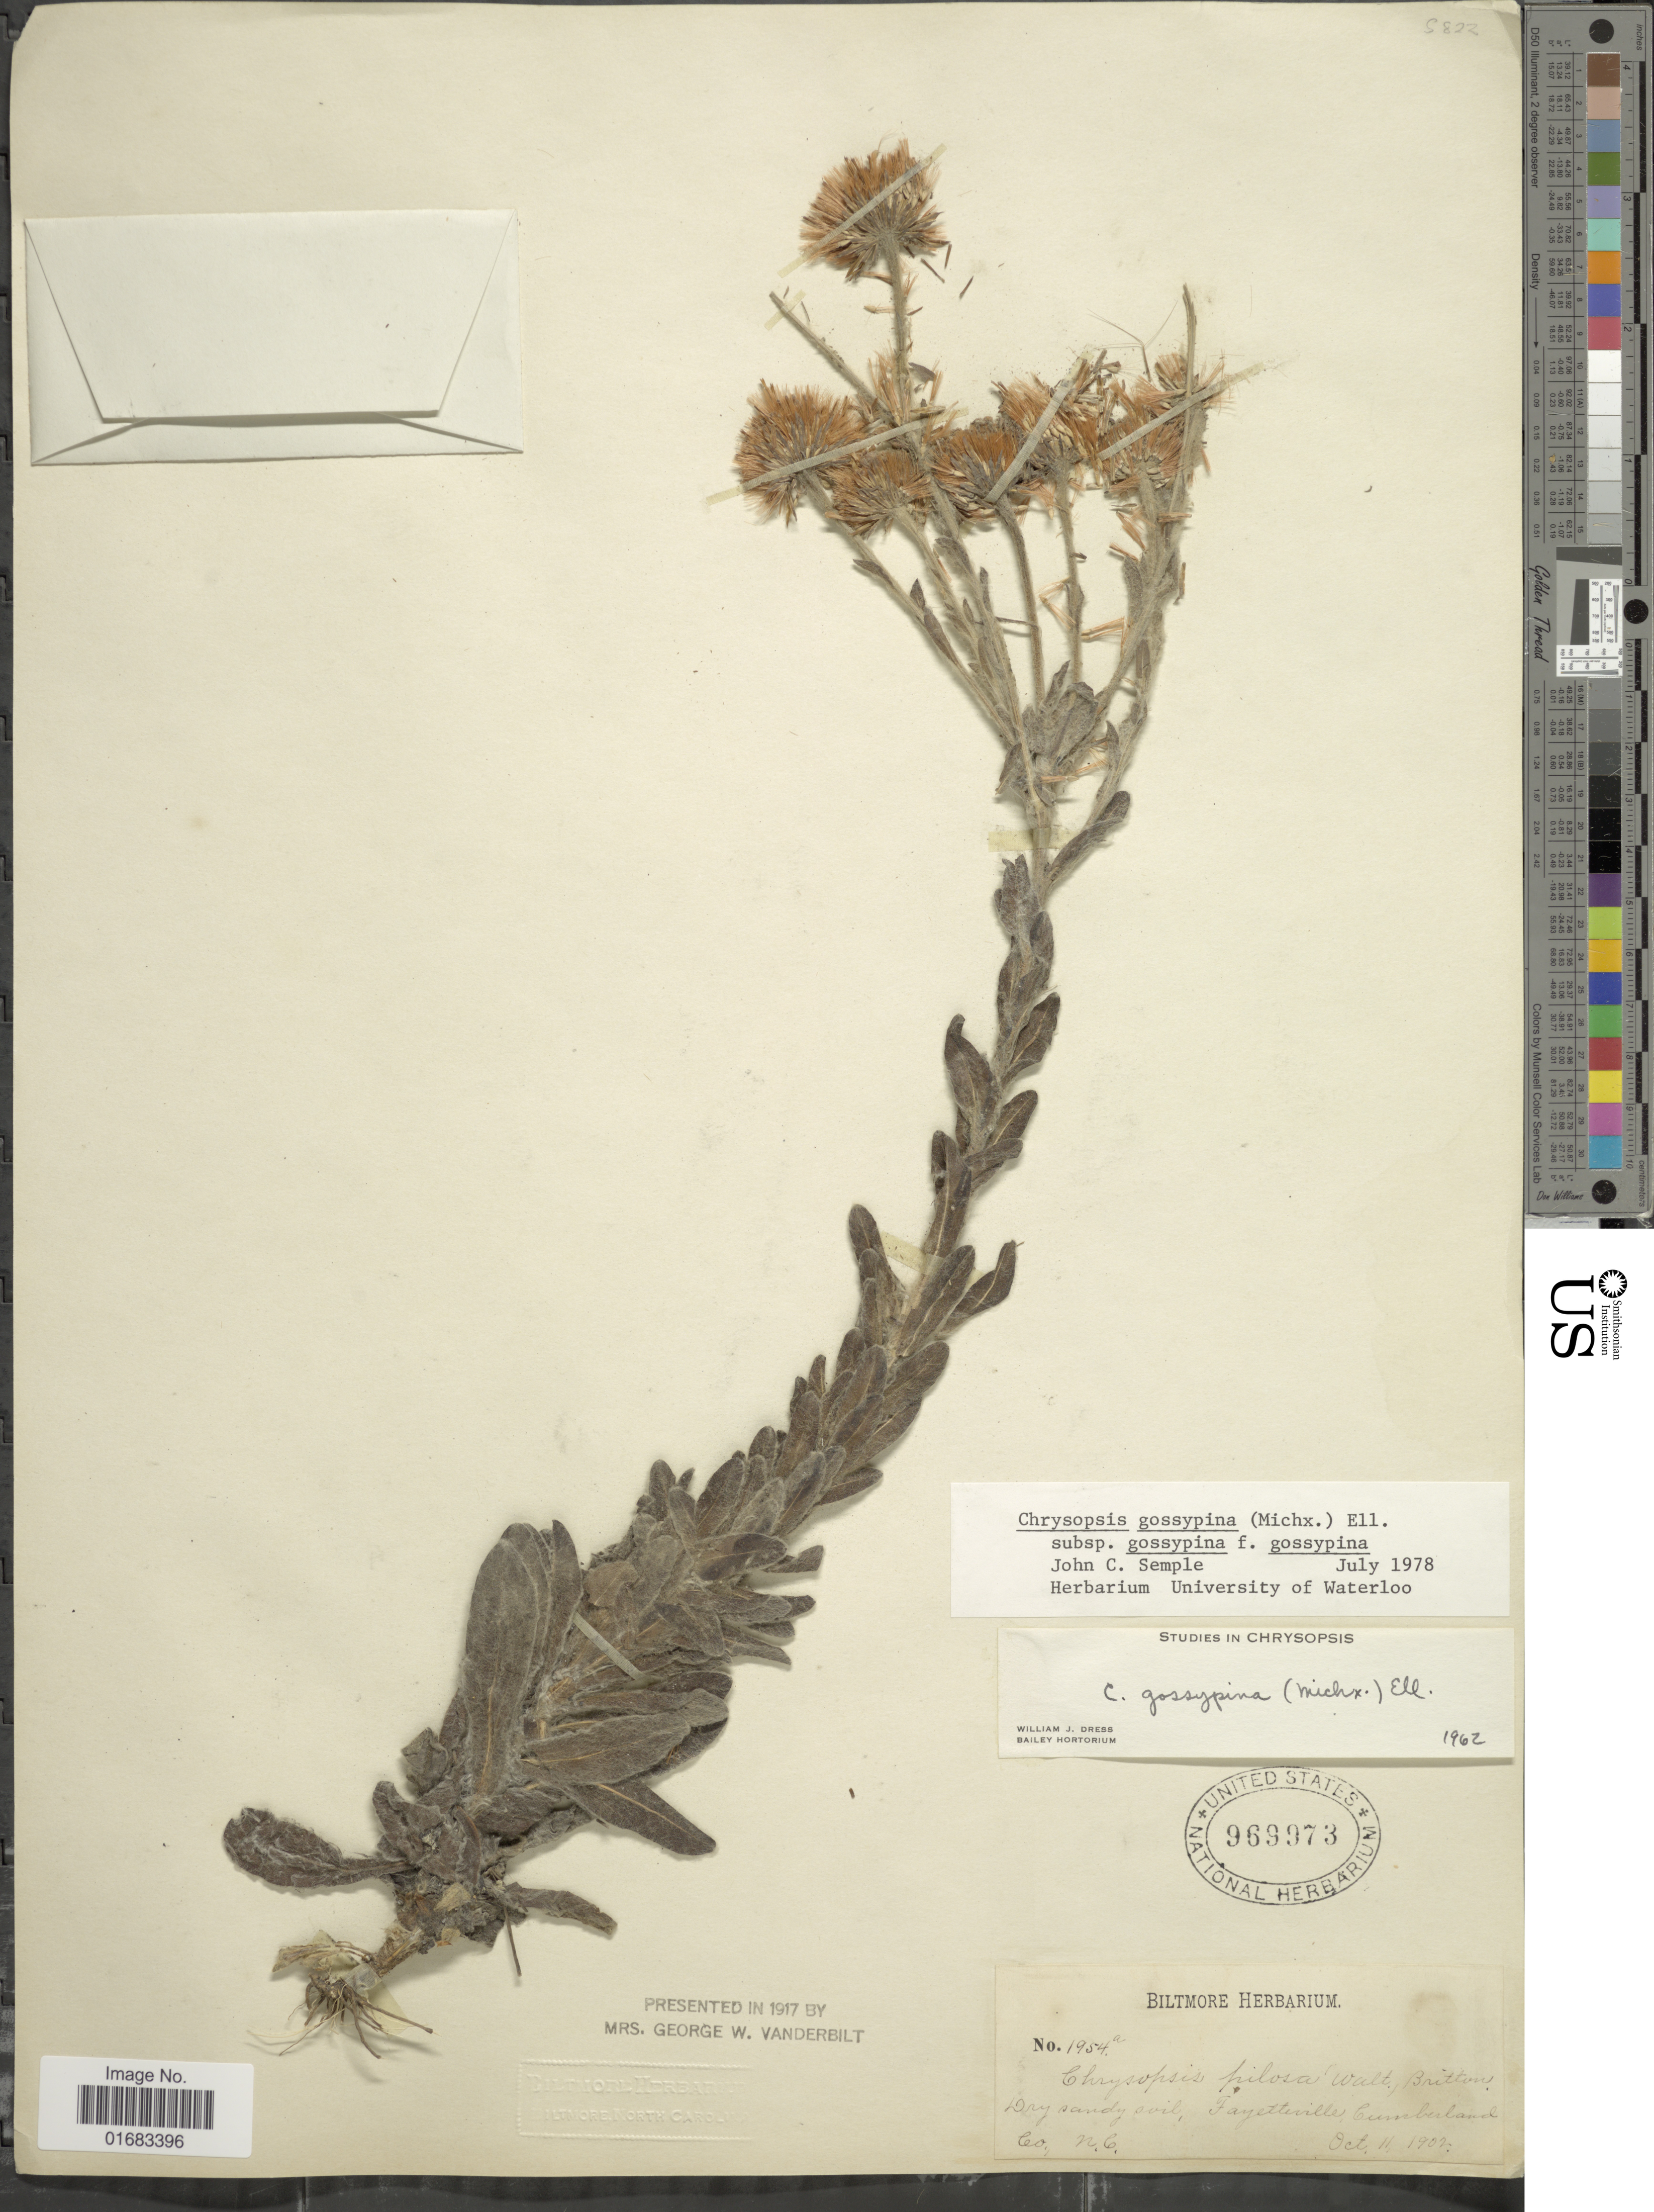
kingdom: Plantae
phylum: Tracheophyta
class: Magnoliopsida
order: Asterales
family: Asteraceae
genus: Chrysopsis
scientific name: Chrysopsis gossypina f. gossypina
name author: (Michx.) Elliott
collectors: ex herb. Biltmore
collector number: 1954a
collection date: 1902-10-11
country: United States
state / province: North Carolina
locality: Fayetteville, Cumberland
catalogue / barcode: US 969973